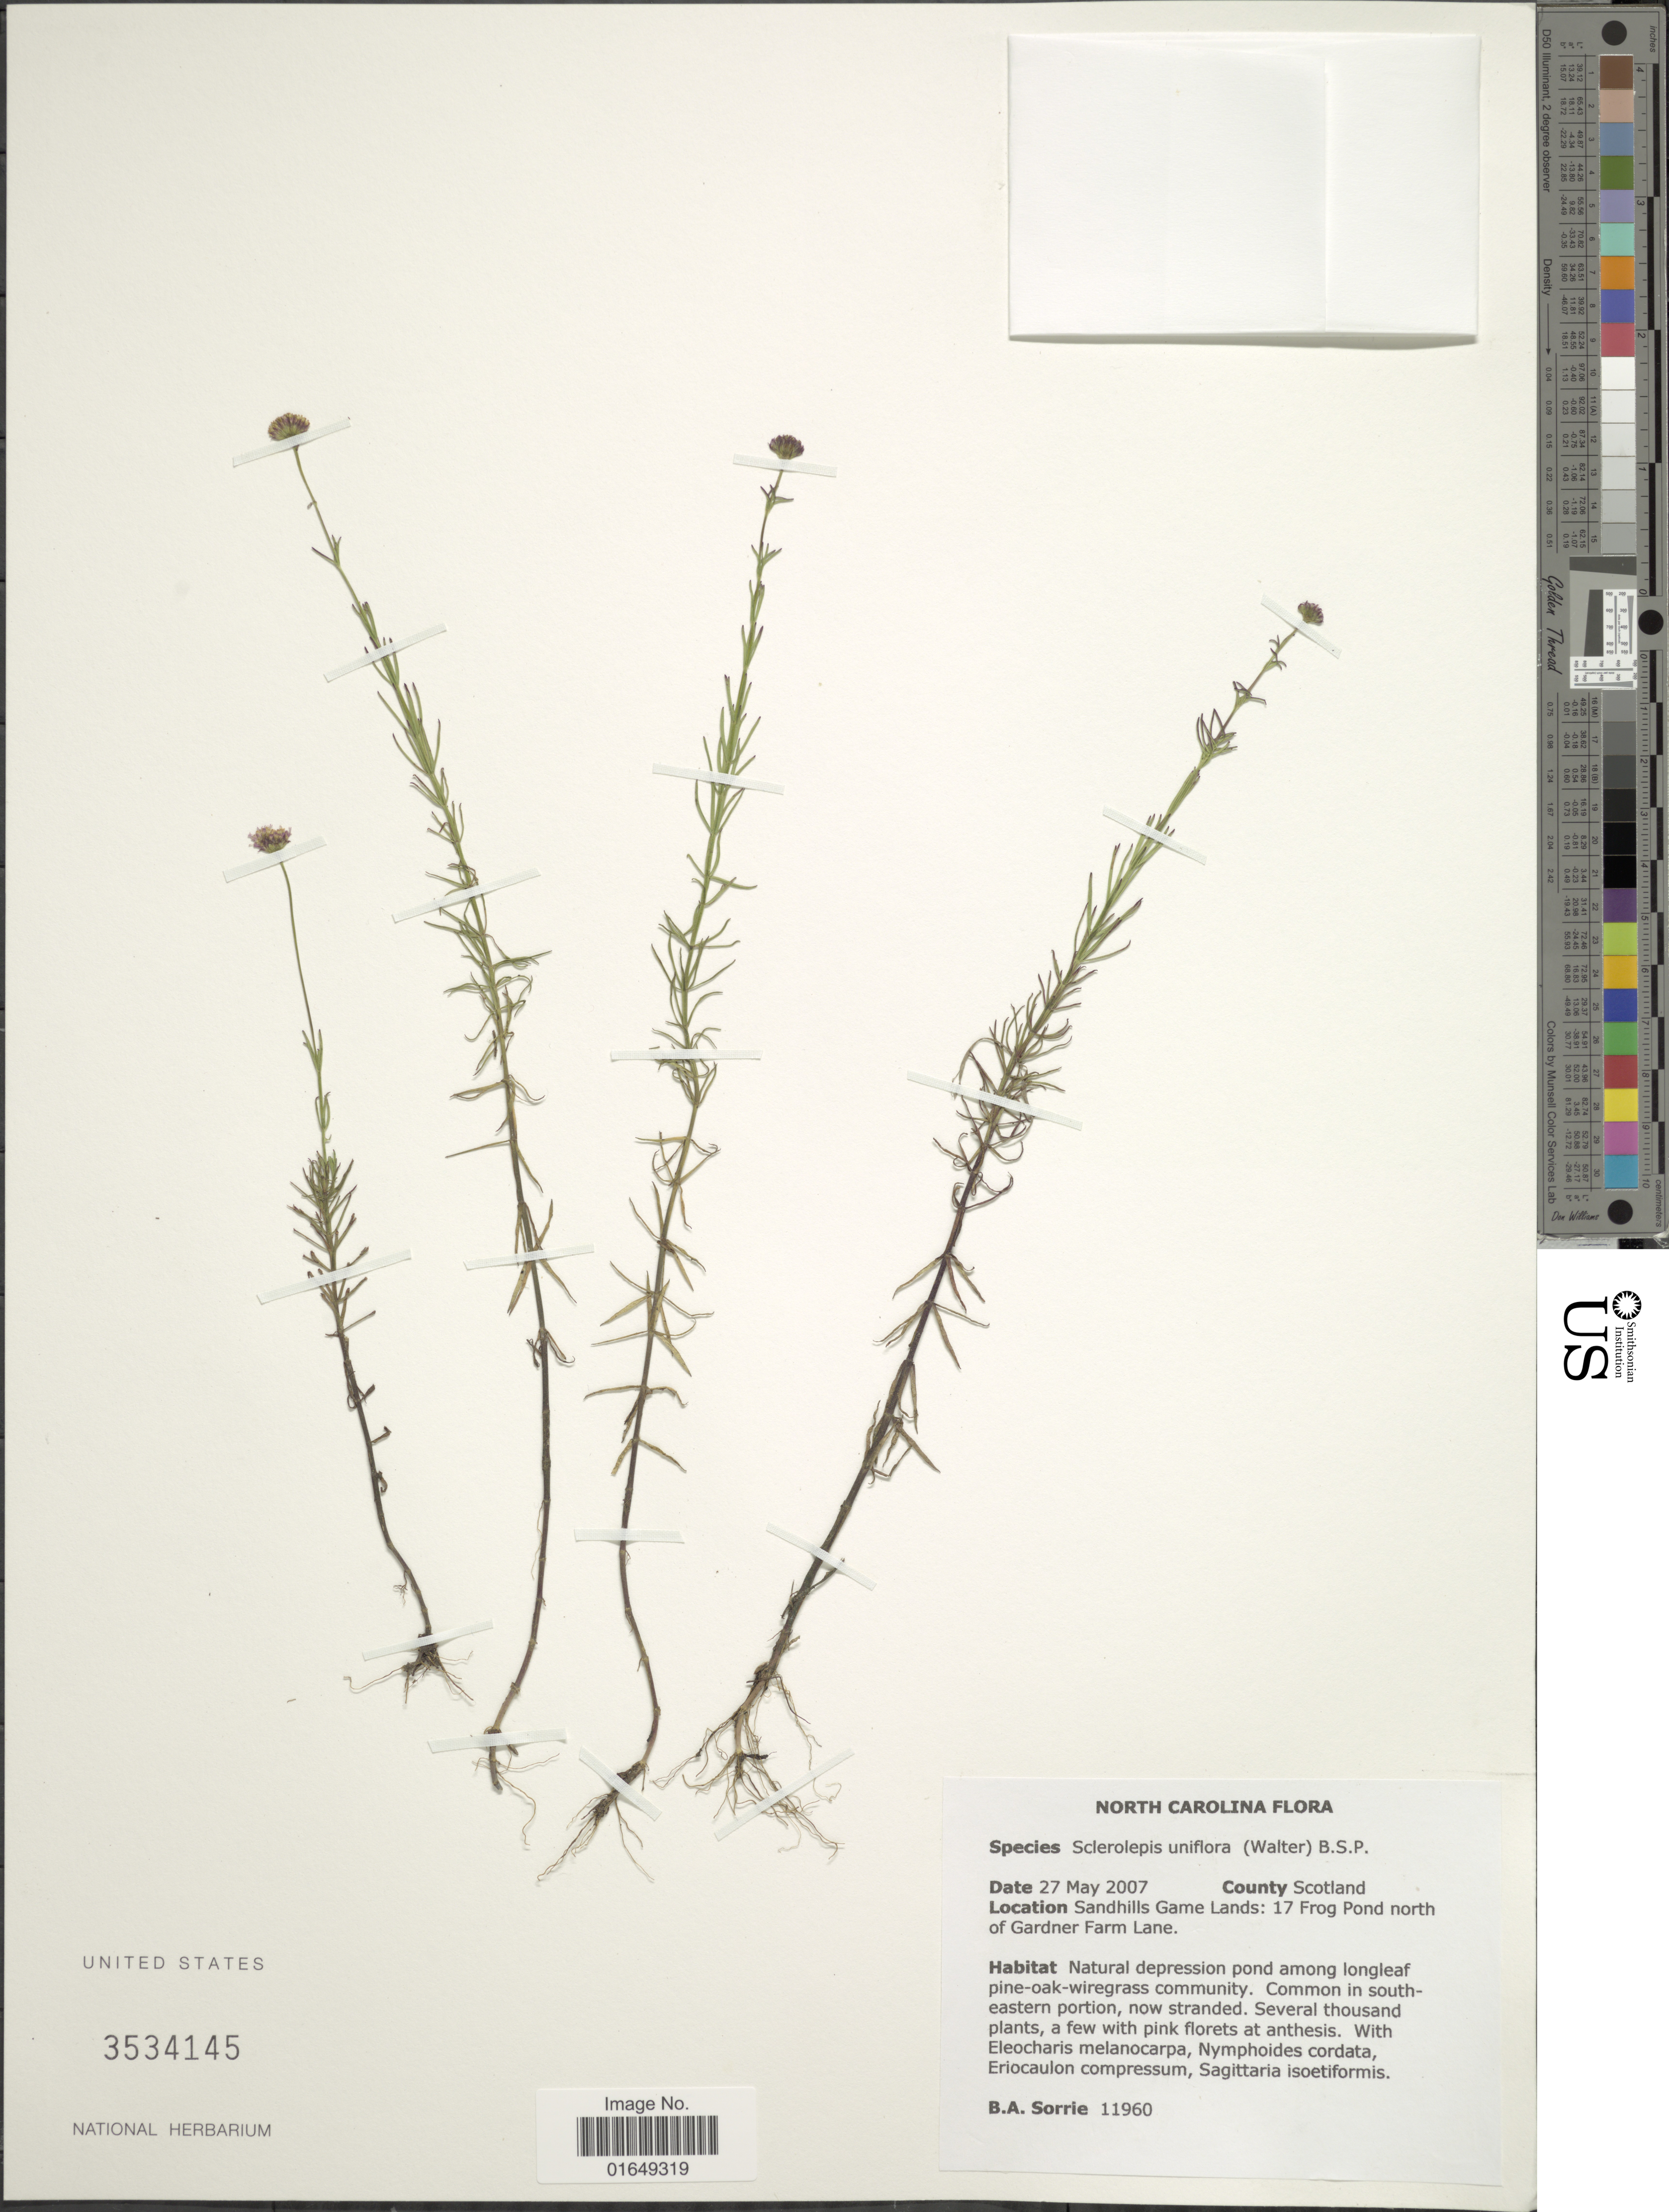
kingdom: Plantae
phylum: Tracheophyta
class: Magnoliopsida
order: Asterales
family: Asteraceae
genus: Sclerolepis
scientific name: Sclerolepis uniflora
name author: (Walter) Britton et al.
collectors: B. Sorrie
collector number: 11960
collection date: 2007-05-27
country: United States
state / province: North Carolina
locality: County Scotland, sandhills Game Lands: 17 Frog Pond north of Gardner Farm Lane.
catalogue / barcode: US 3534145